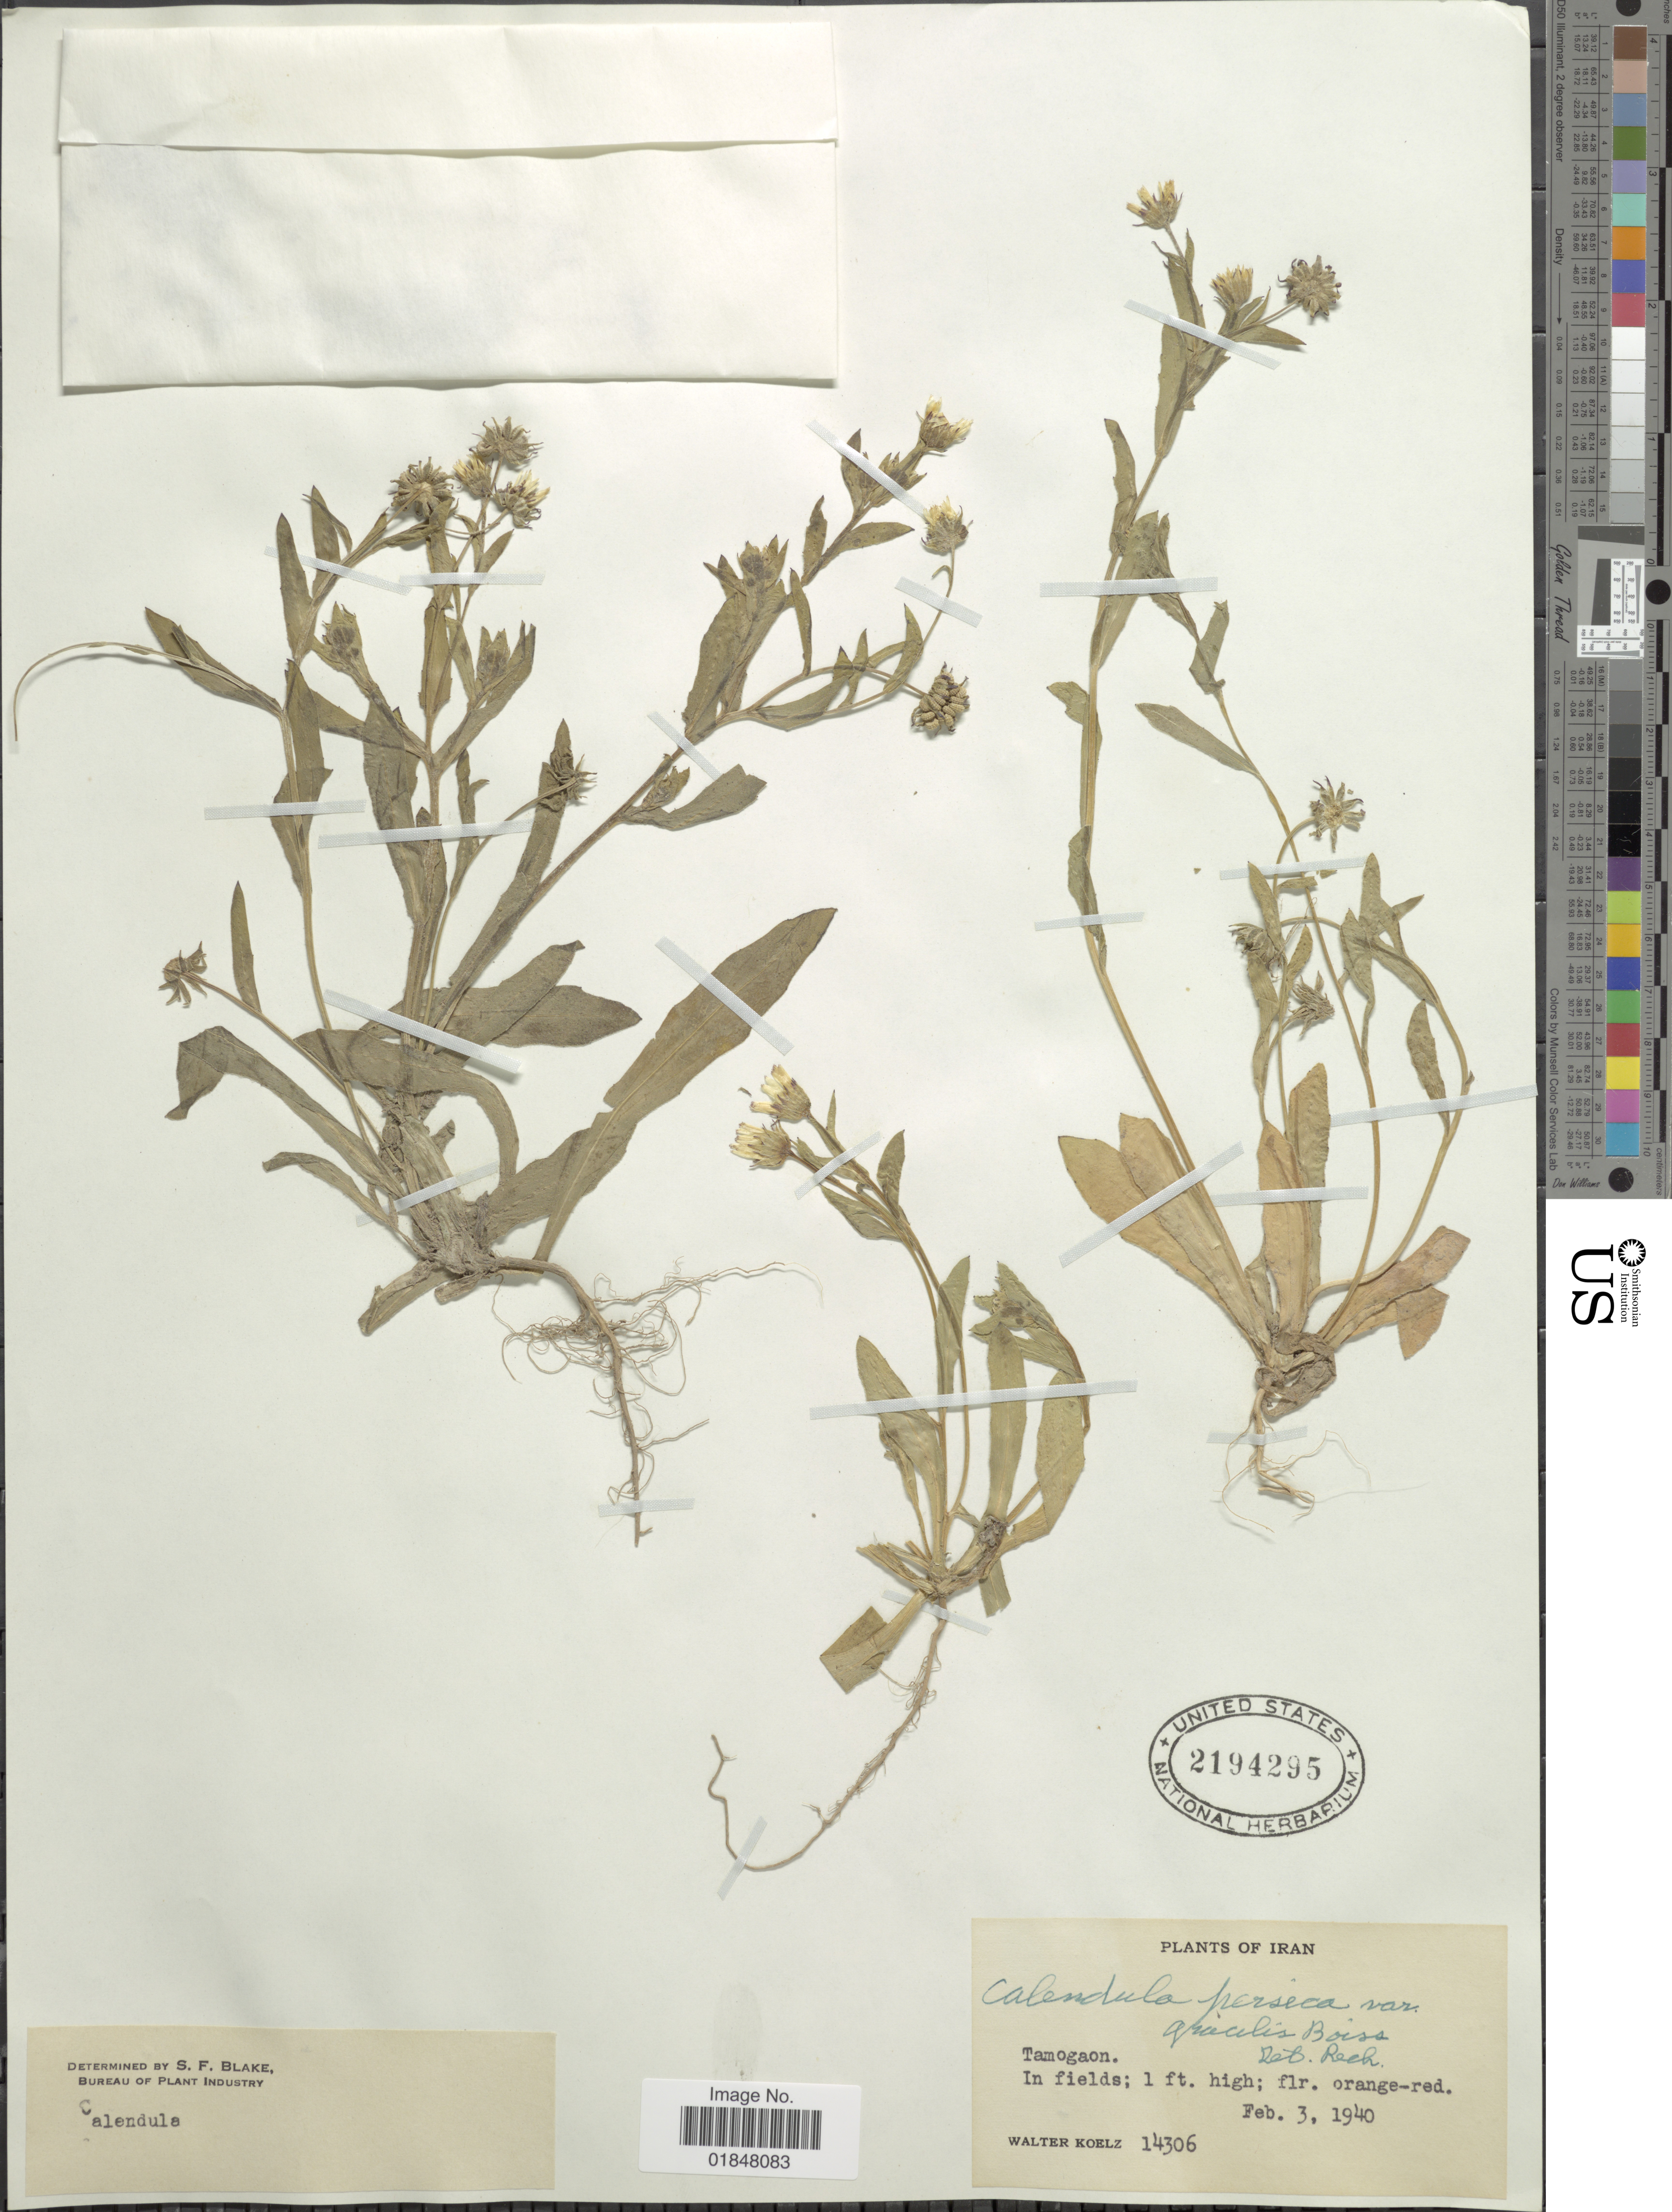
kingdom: Plantae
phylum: Tracheophyta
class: Magnoliopsida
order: Asterales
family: Asteraceae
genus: Calendula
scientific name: Calendula arvensis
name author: L.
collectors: W. N. Koelz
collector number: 14306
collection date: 1940-02-03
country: Iran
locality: Tamogaon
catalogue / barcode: US 2194295